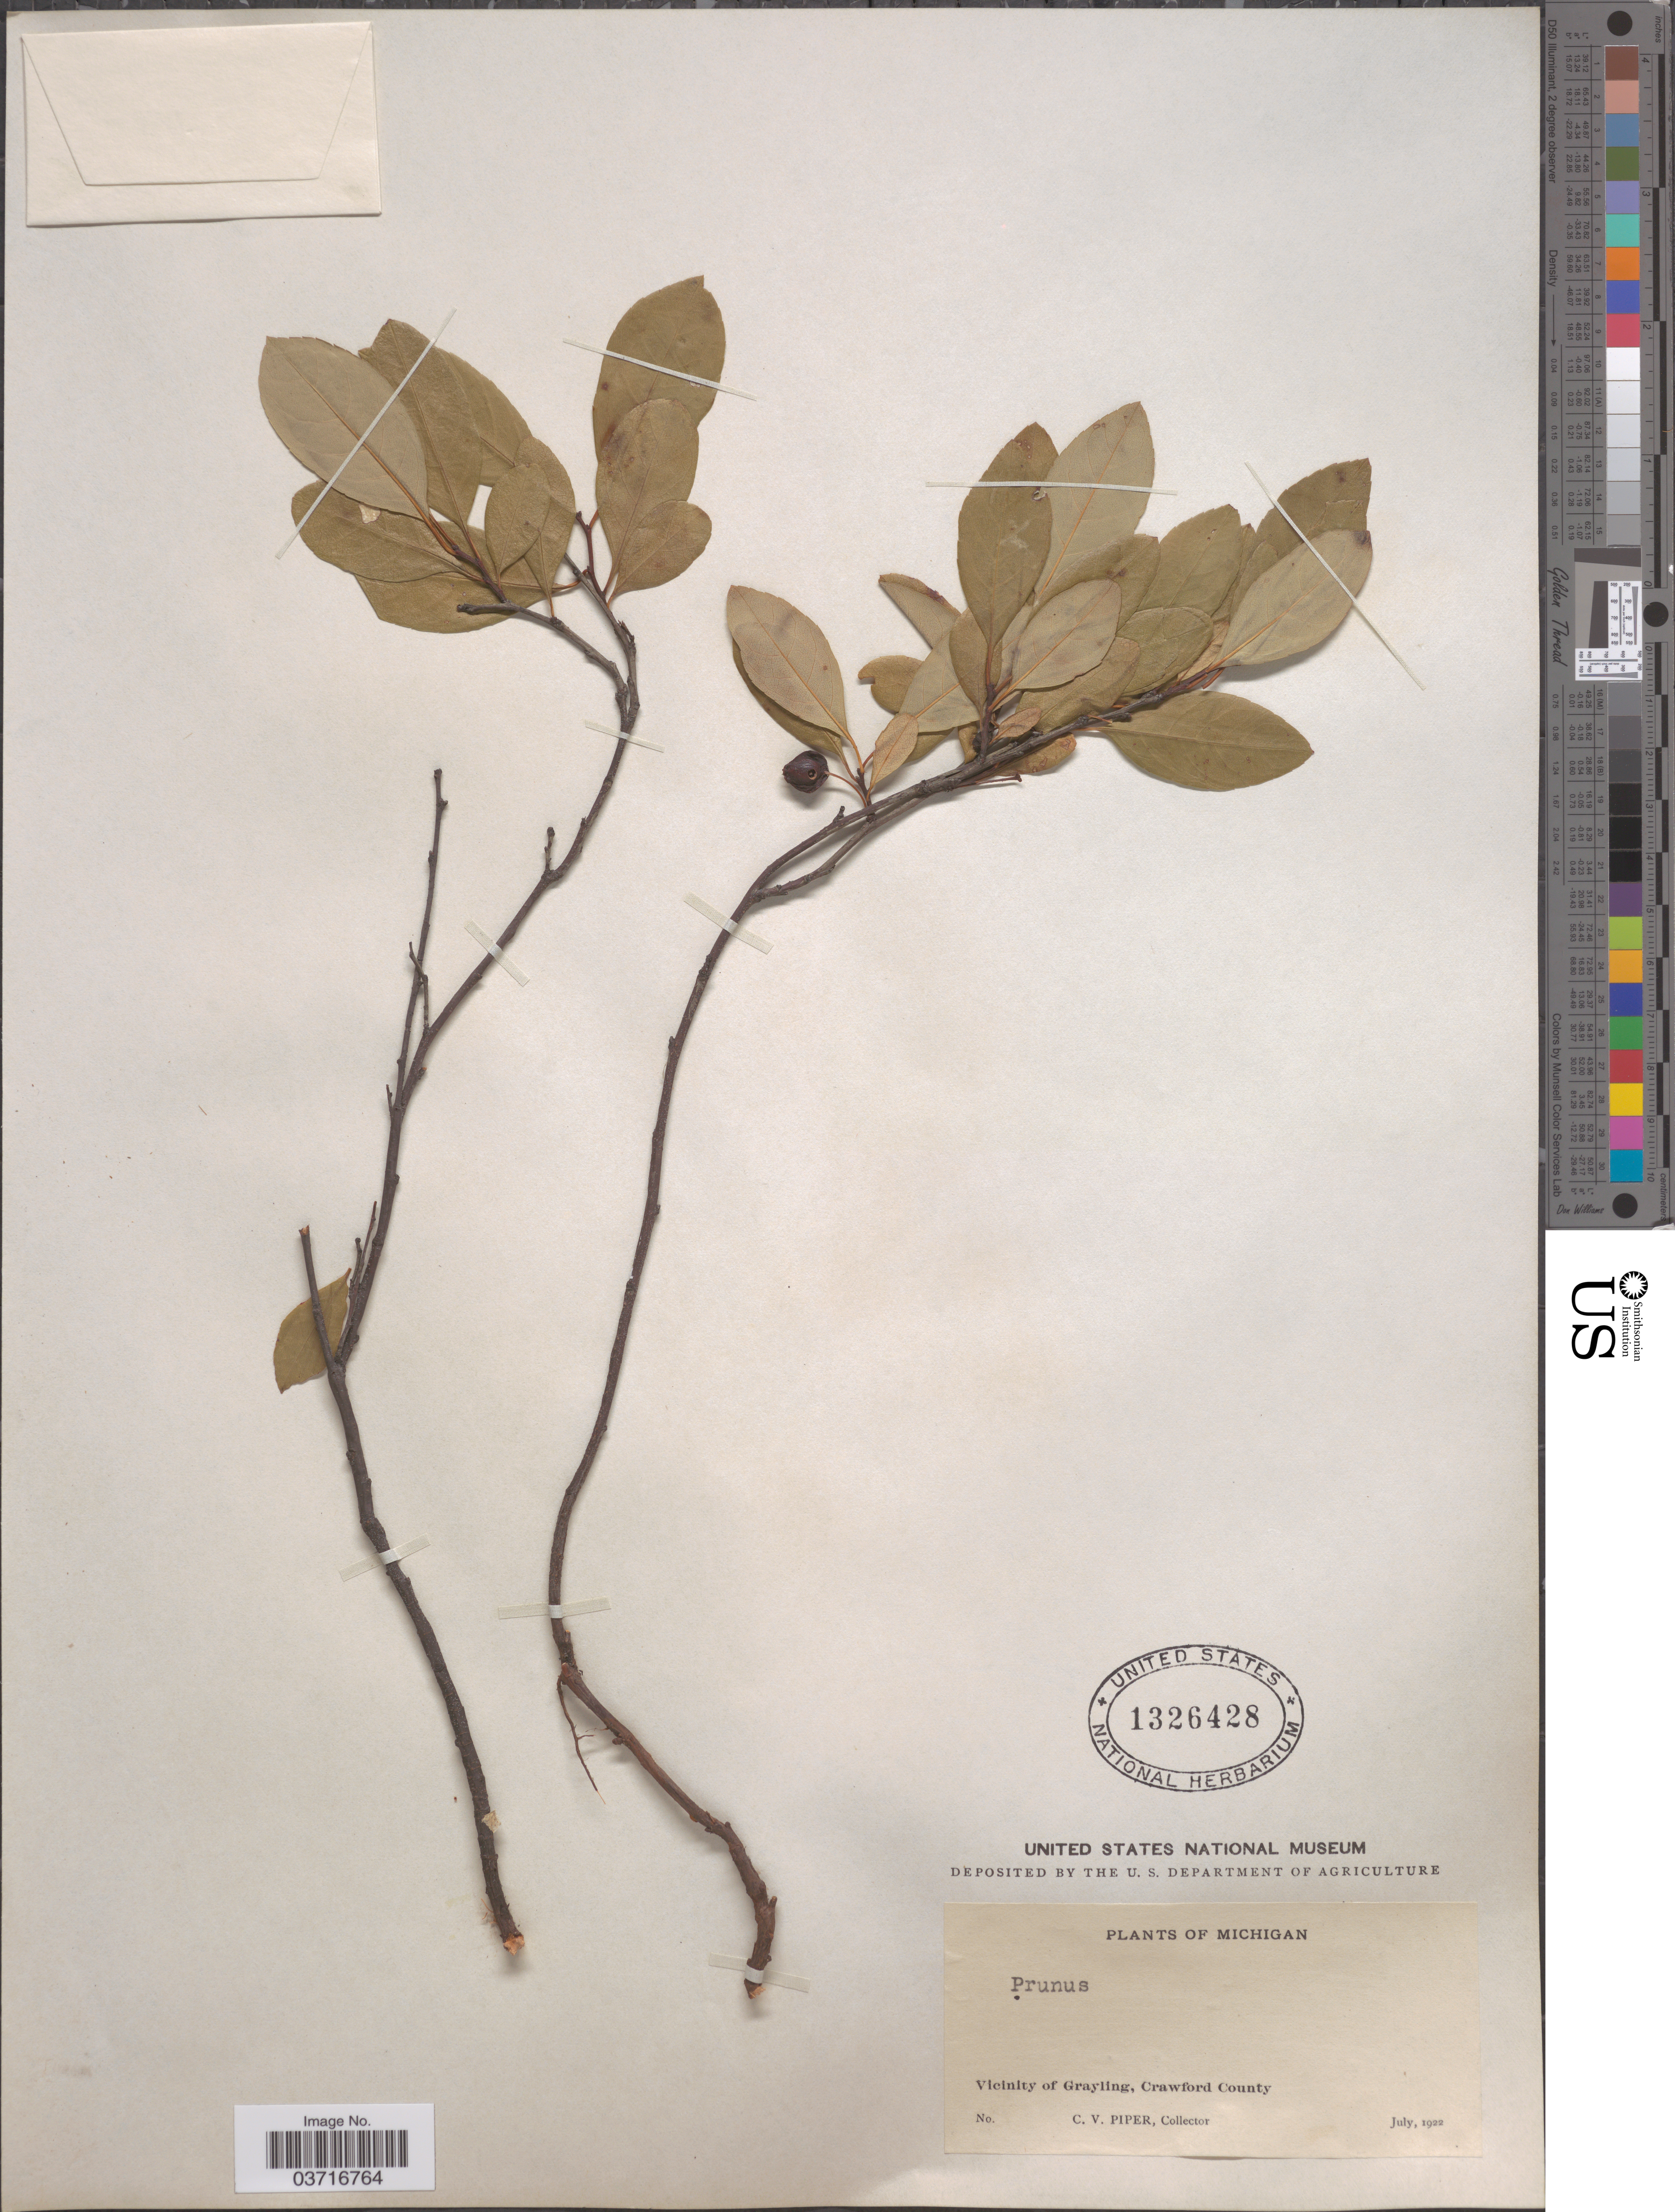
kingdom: Plantae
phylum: Tracheophyta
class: Magnoliopsida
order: Rosales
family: Rosaceae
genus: Prunus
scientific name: Prunus sp.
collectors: C. V. Piper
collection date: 1922-07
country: United States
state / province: Michigan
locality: Vicinity of Grayling, Crawford County.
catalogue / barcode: US 1326428